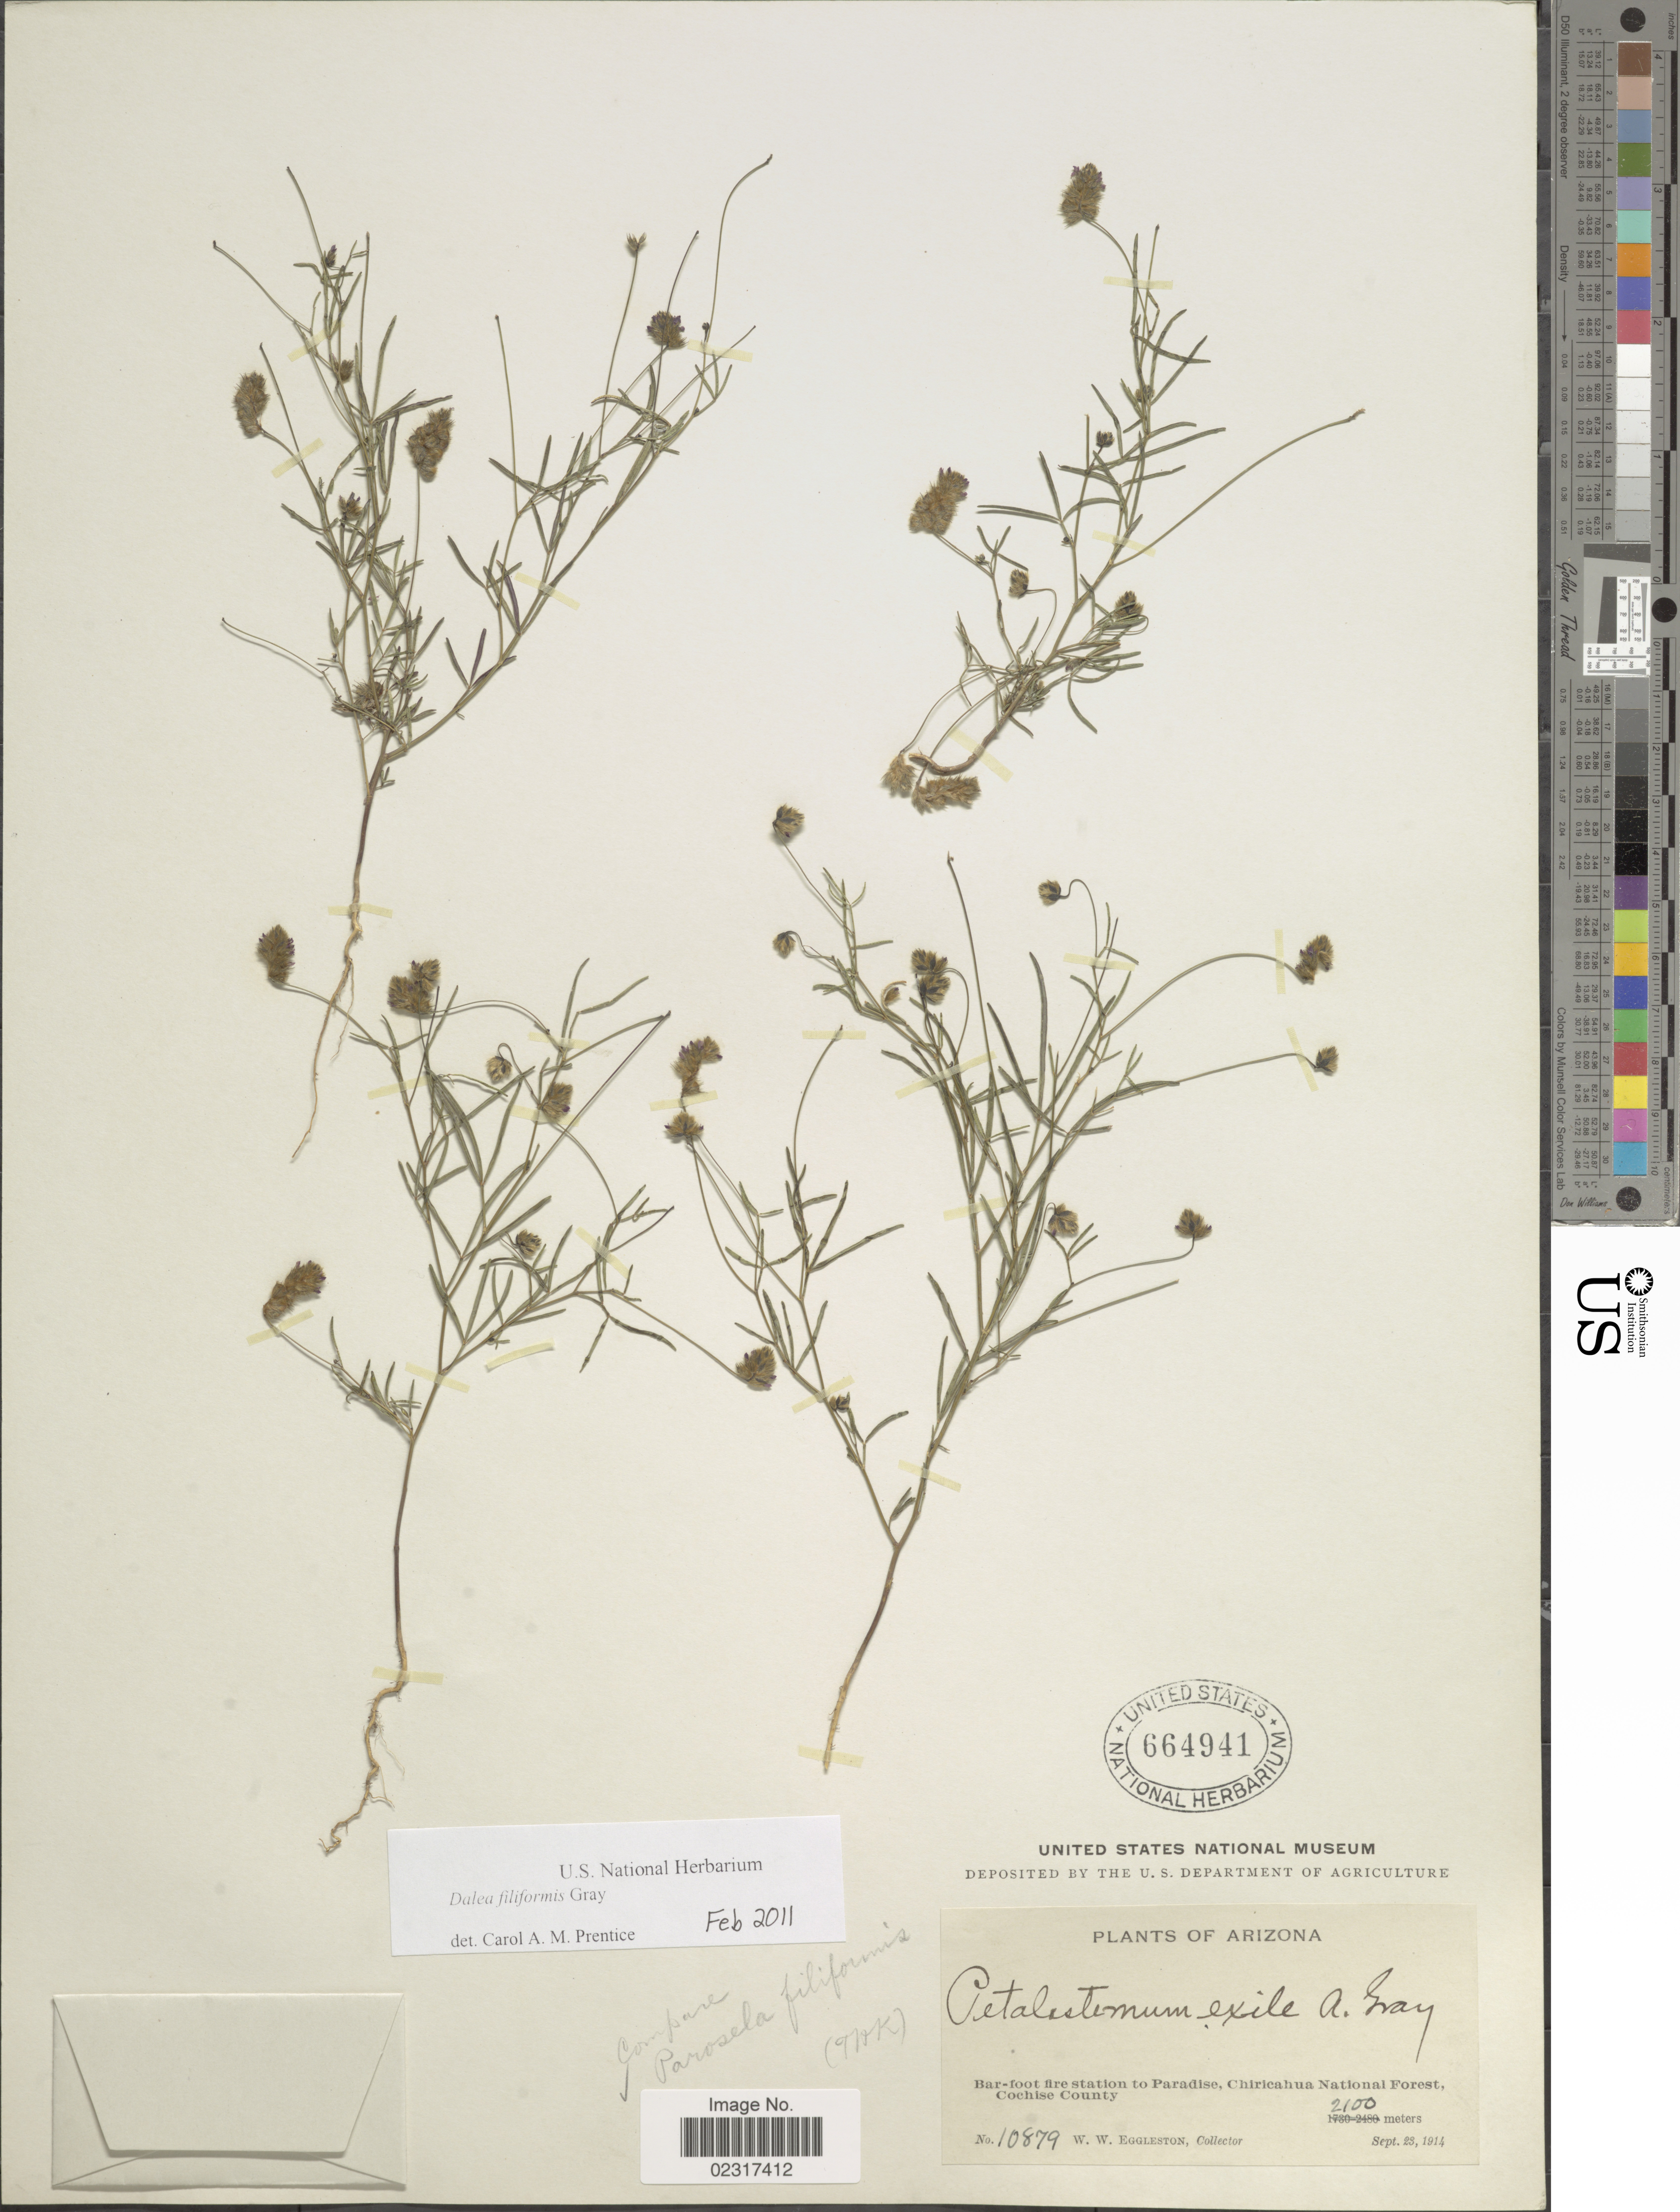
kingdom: Plantae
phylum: Tracheophyta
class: Magnoliopsida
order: Fabales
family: Fabaceae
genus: Dalea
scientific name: Dalea filiformis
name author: A. Gray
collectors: W. W. Eggleston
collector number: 10879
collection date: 1914-09-23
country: United States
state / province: Arizona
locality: Bar-foor fire station to Paradise, Chiricahua National Forest, Cochise County.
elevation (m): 2100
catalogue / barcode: US 664941